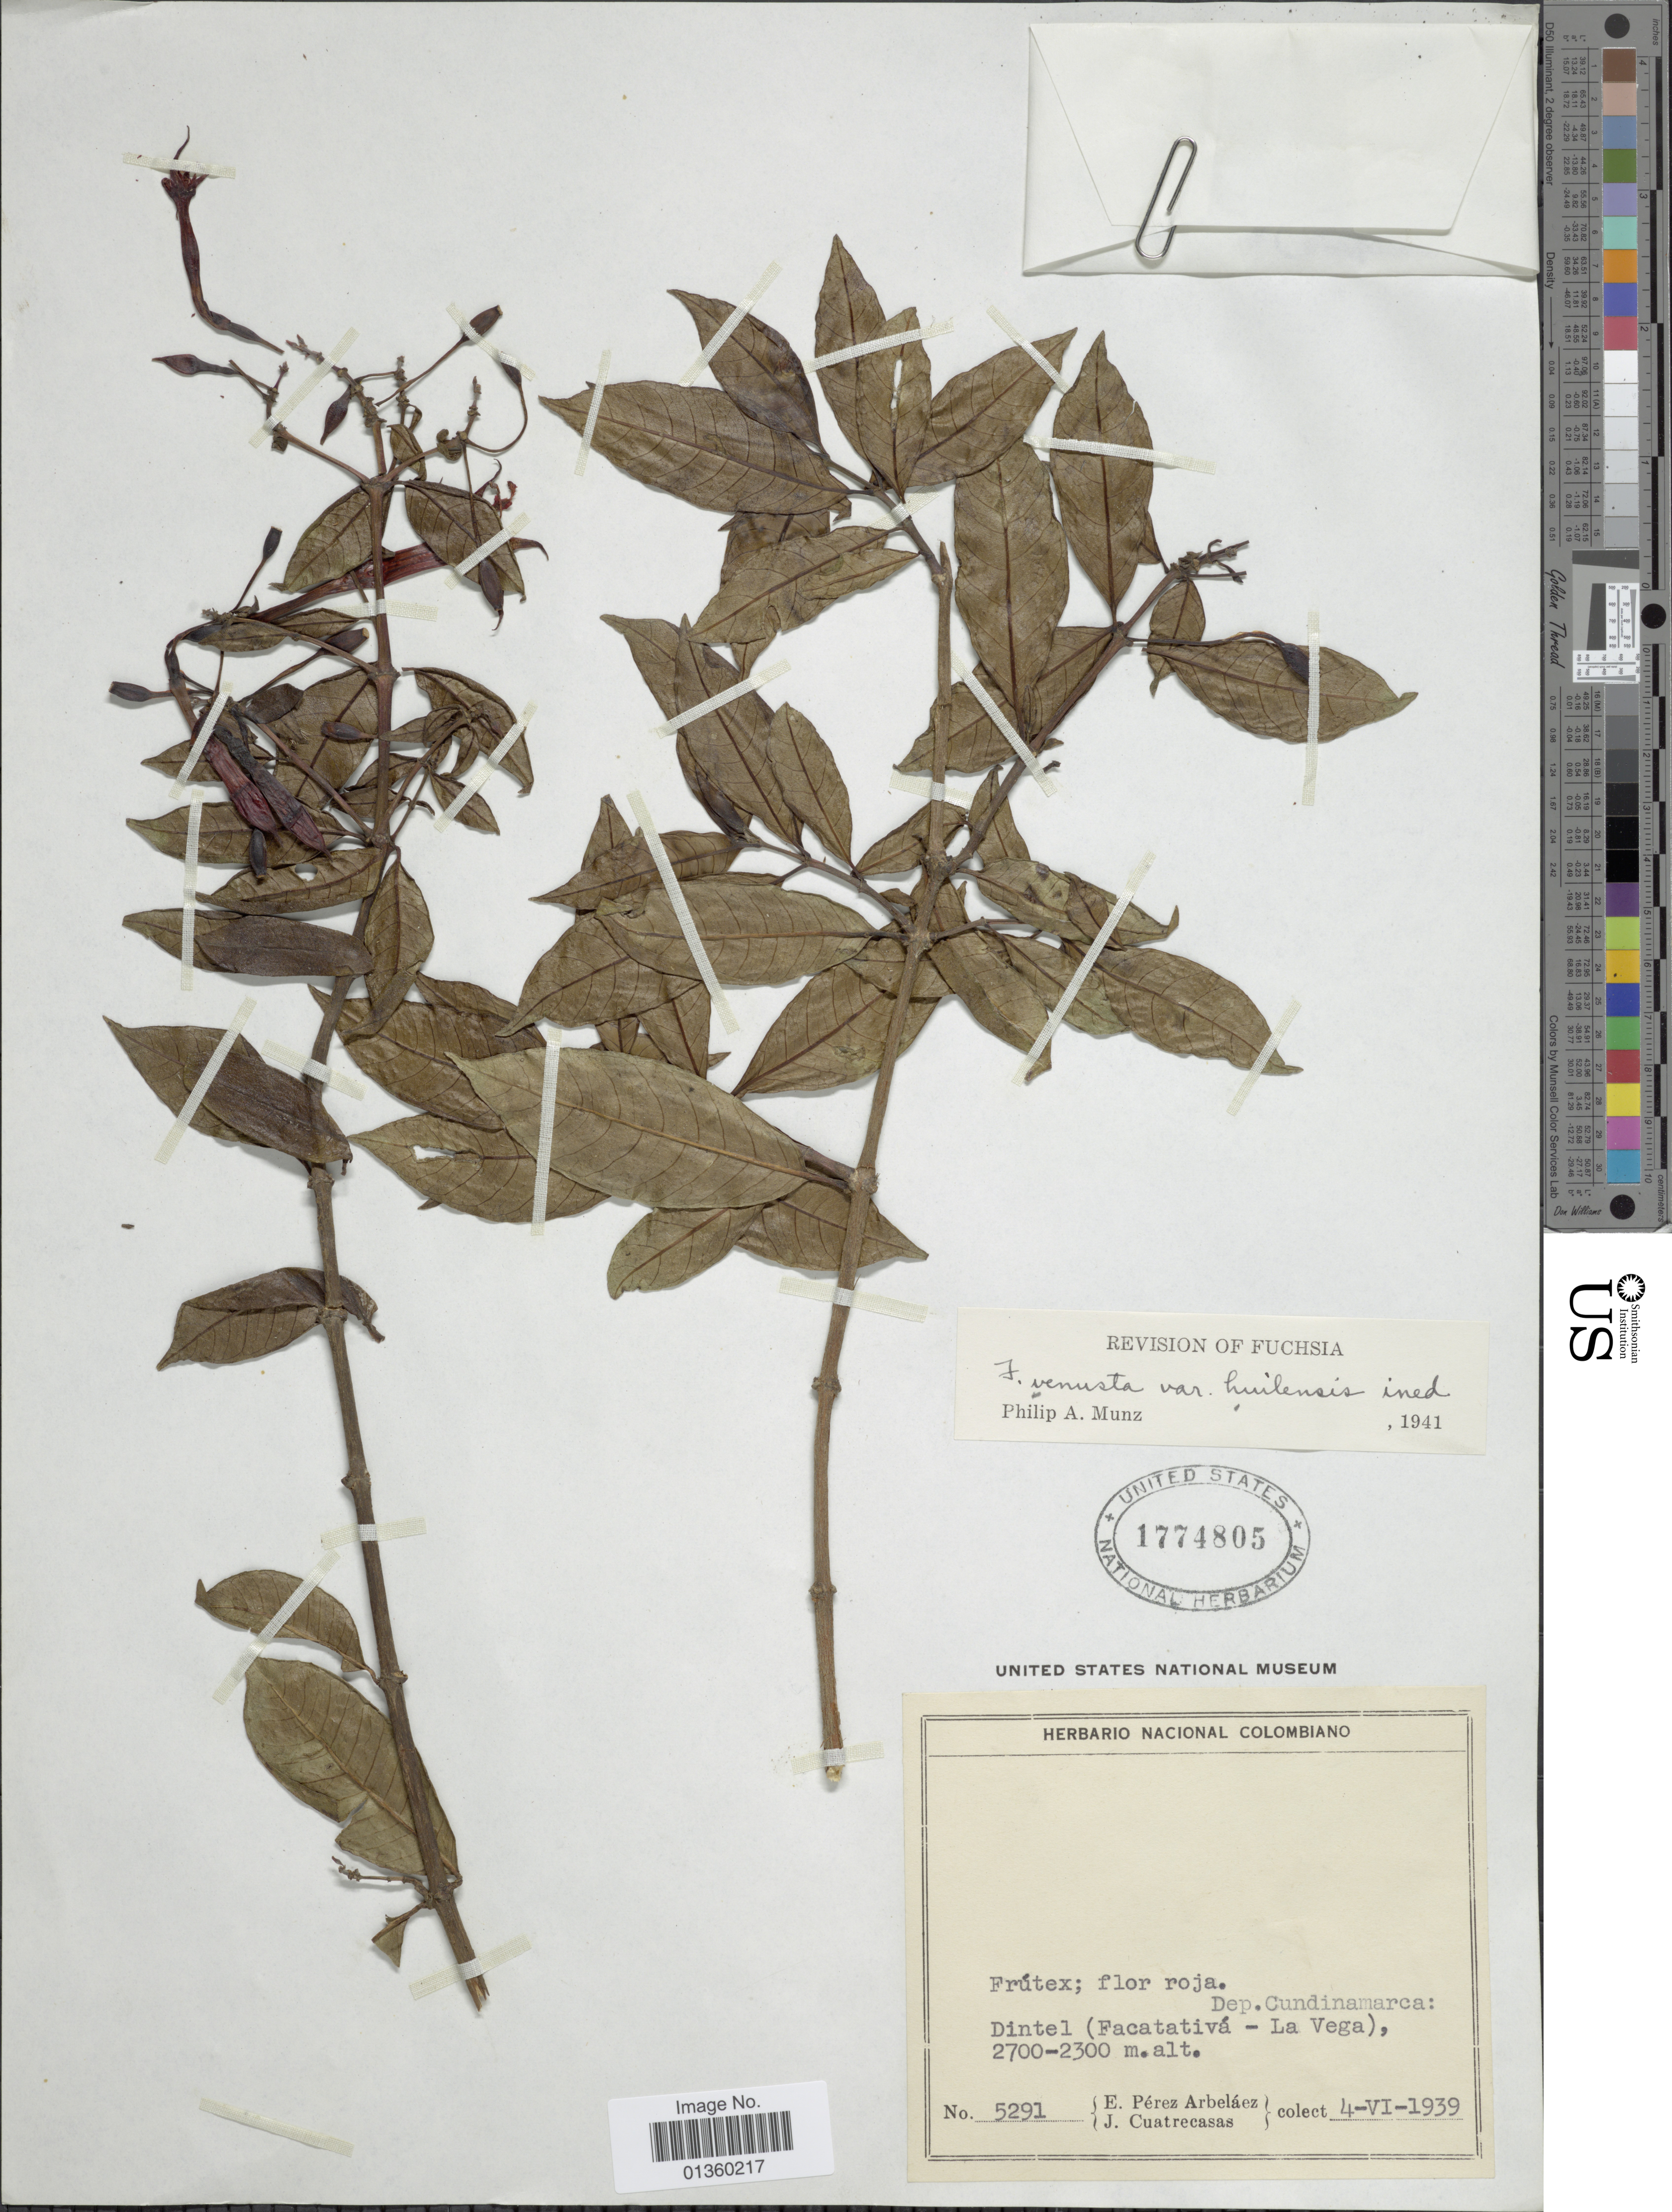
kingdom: Plantae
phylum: Tracheophyta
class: Magnoliopsida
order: Myrtales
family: Onagraceae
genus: Fuchsia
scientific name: Fuchsia venusta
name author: Kunth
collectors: E. Pérez Arbeláez & J. Cuatrecasas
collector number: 5291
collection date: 1939-06-04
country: Colombia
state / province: Cundinamarca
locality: Dintel (Facatativá - La Vega)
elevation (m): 2300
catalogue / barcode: US 1774805